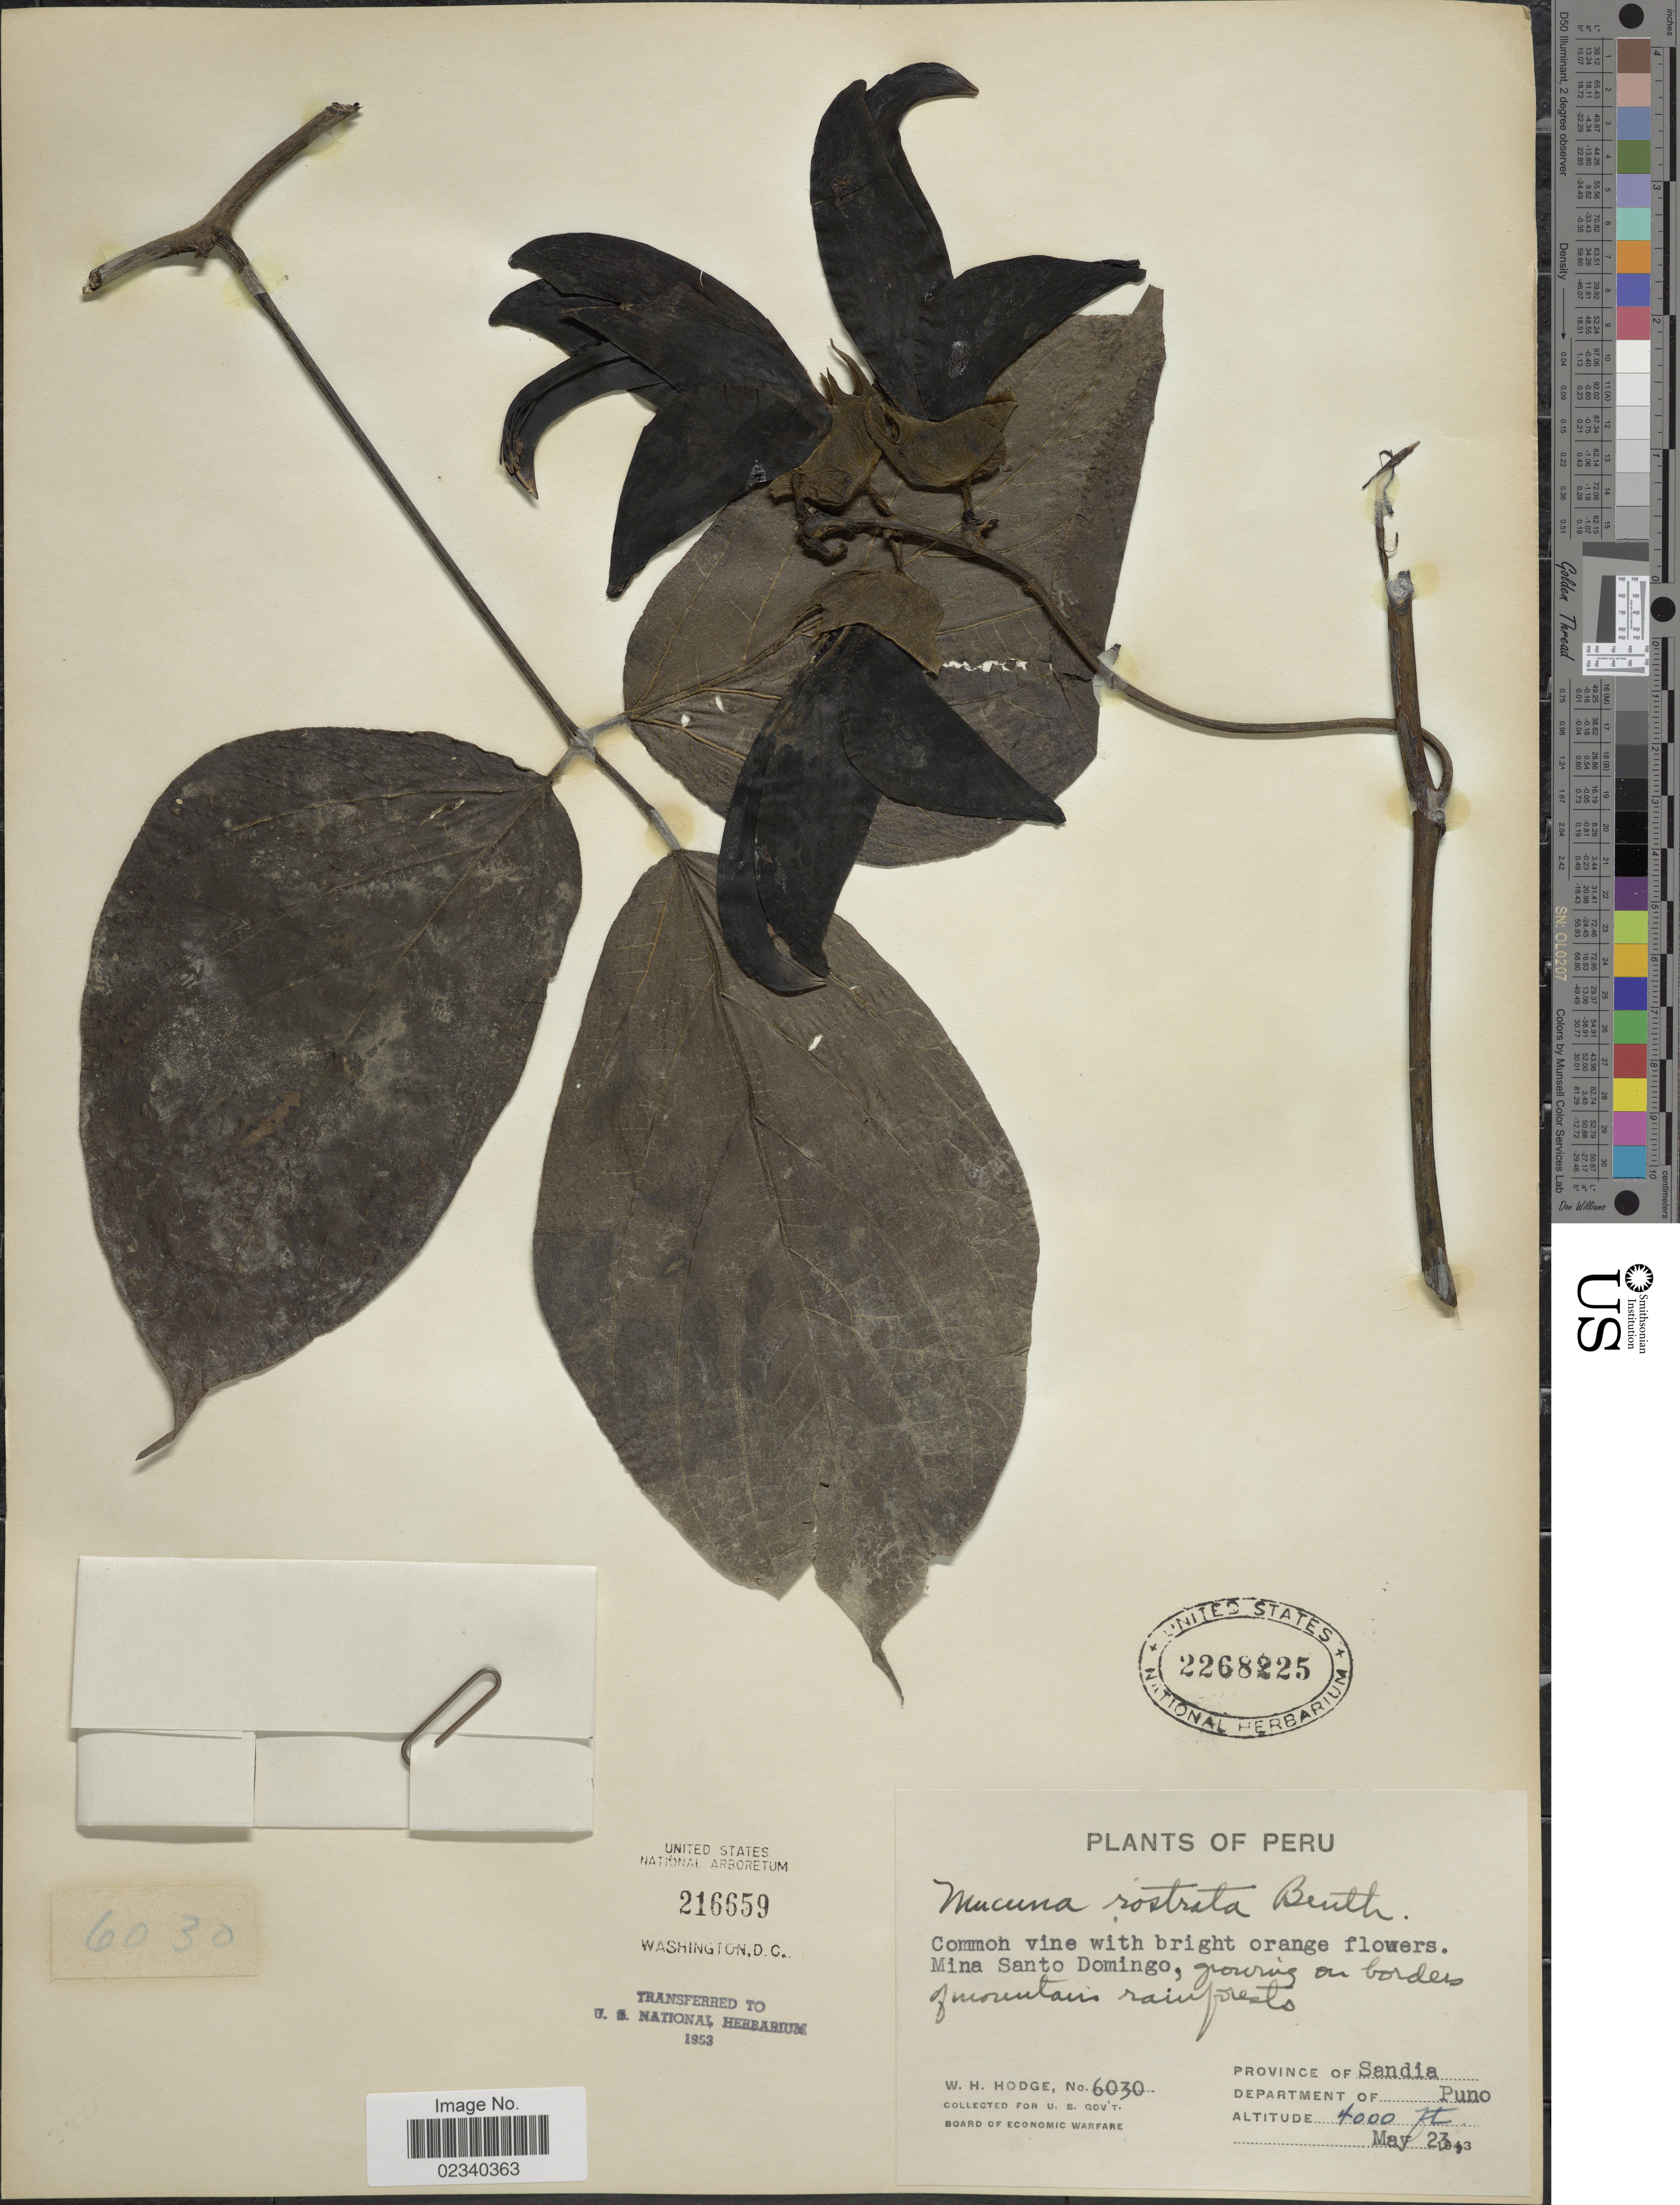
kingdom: Plantae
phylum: Tracheophyta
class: Magnoliopsida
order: Fabales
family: Fabaceae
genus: Mucuna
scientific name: Mucuna rostrata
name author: Benth.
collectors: W. Hodge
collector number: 6030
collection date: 1943-05-23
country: Peru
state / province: Puno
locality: Province of Sandia, Department of Puno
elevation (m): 1219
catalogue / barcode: US 2268225